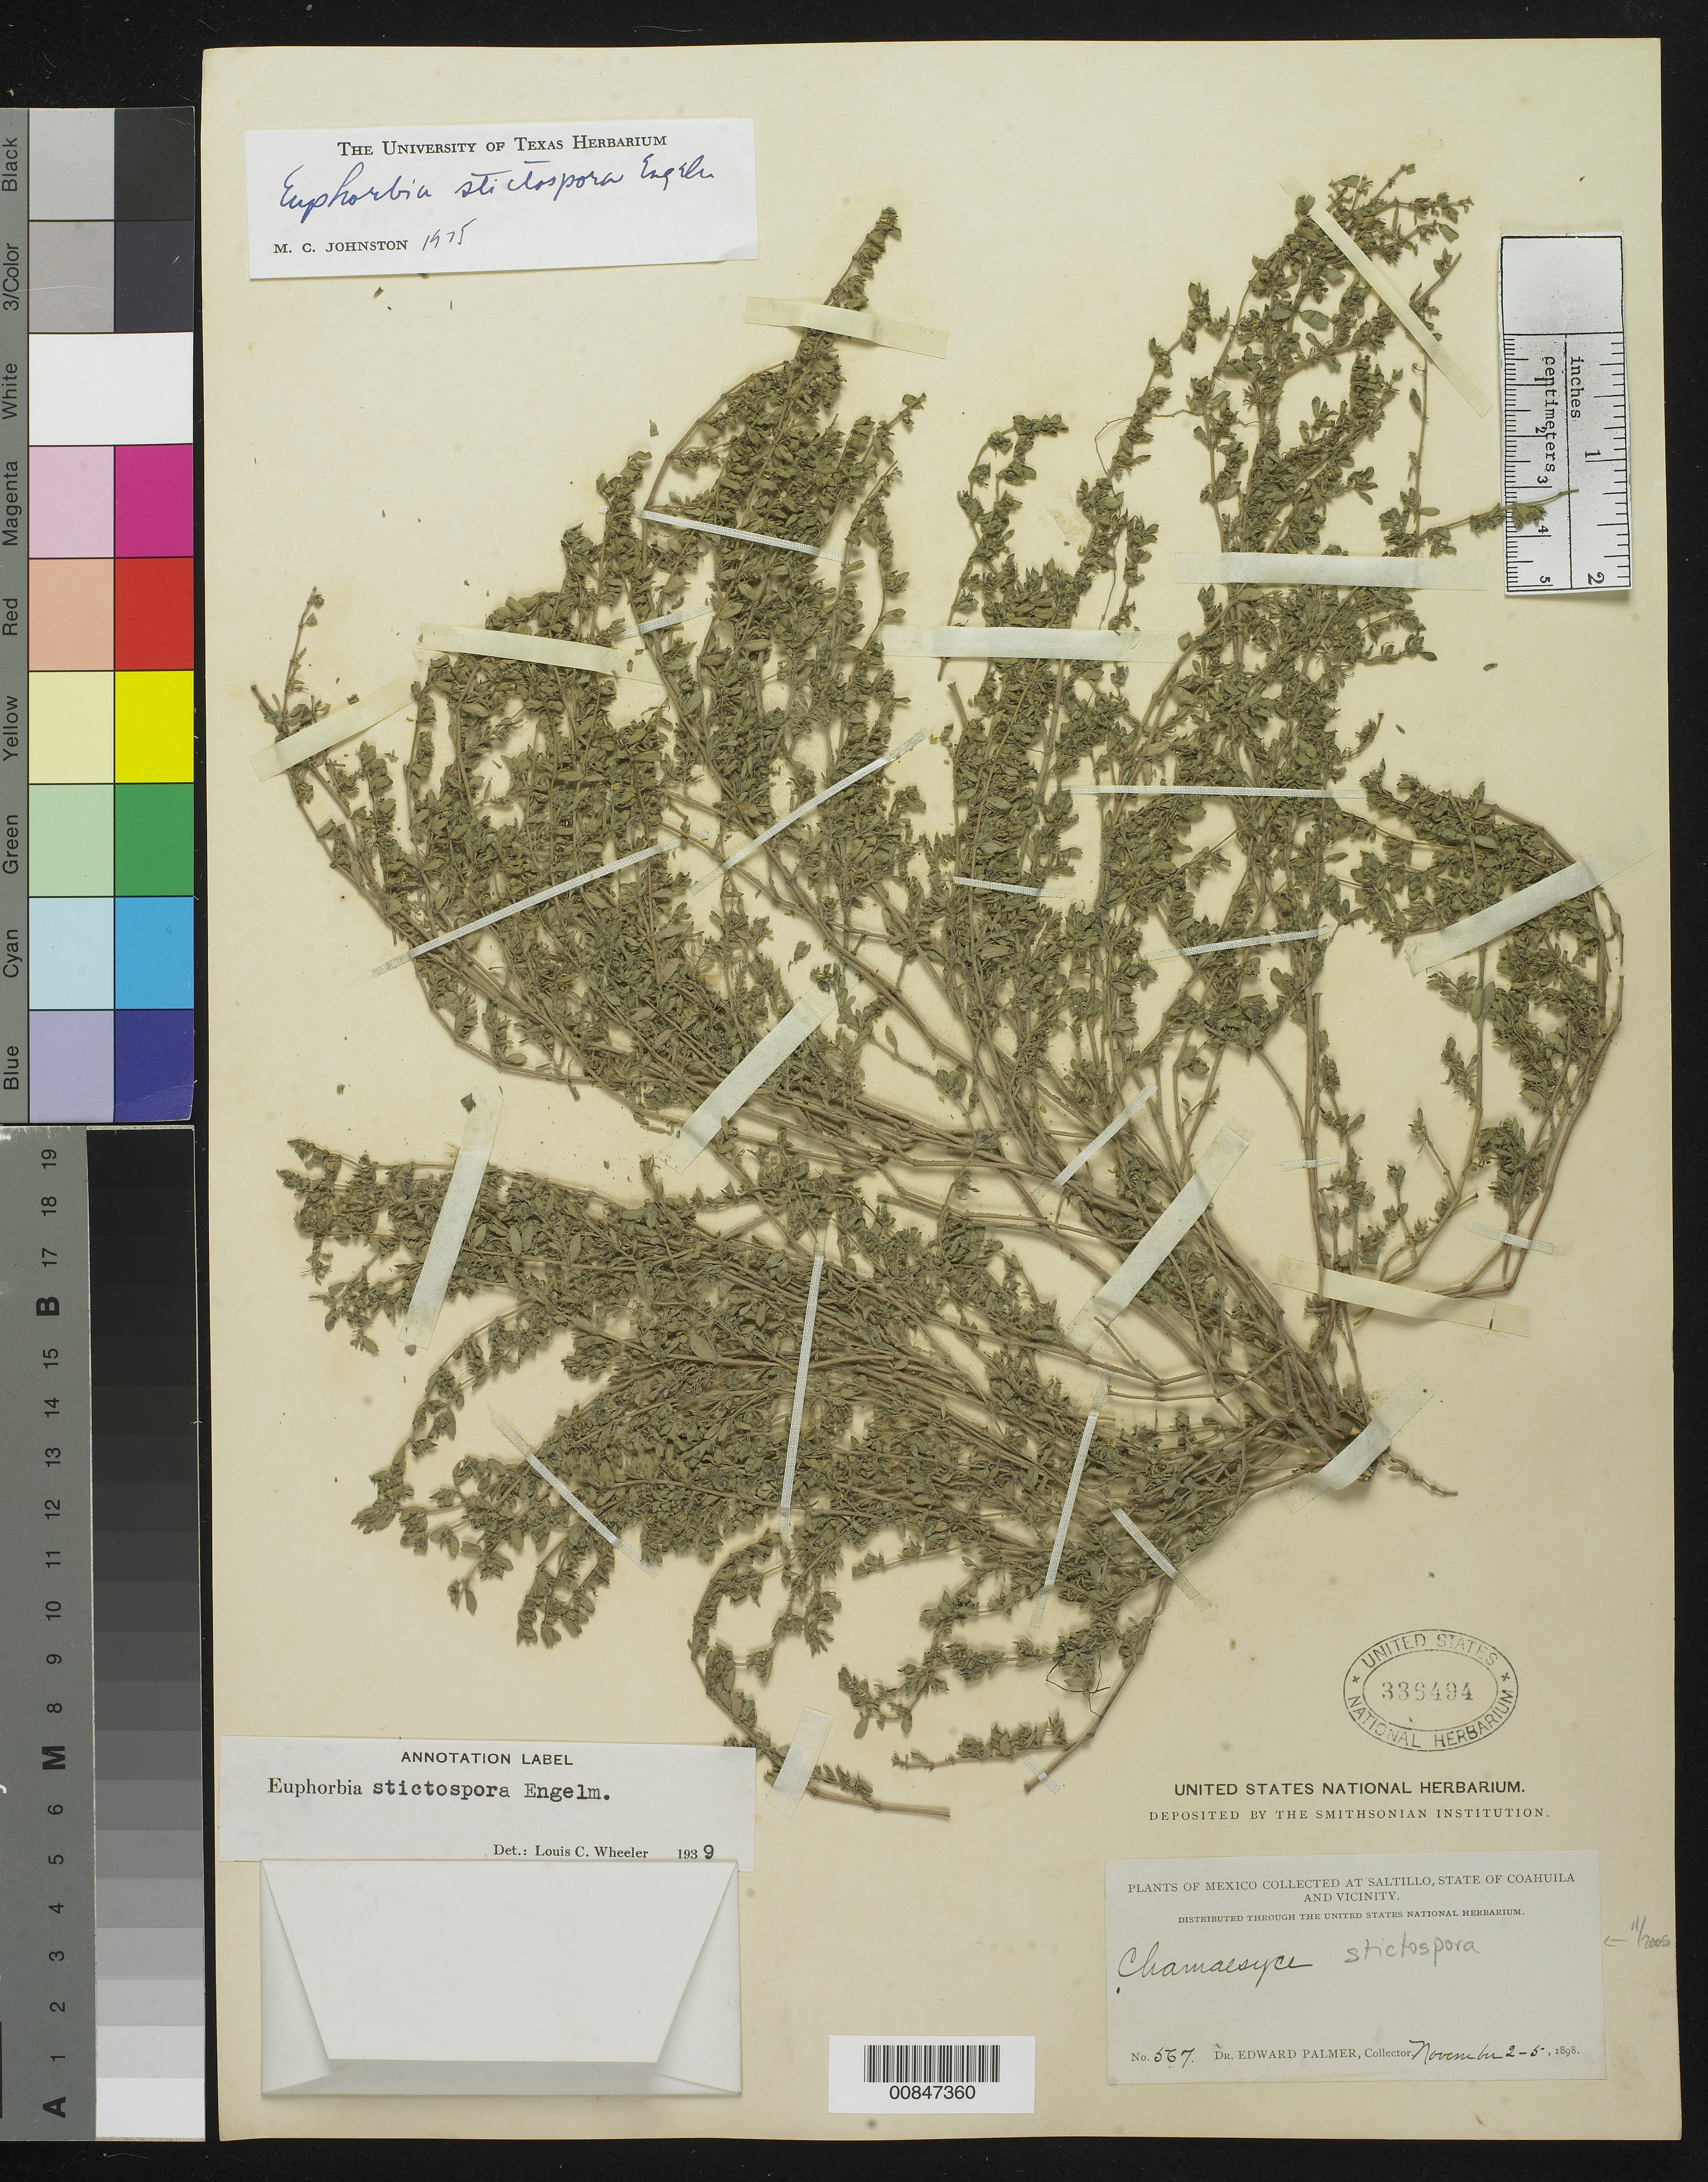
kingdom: Plantae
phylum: Tracheophyta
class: Magnoliopsida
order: Malpighiales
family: Euphorbiaceae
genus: Euphorbia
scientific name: Euphorbia stictospora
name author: Engelm.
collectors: E. Palmer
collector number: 567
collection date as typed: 02 Nov 1898 to 05 Nov 1898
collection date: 1898-11-02/1898-11-05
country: Mexico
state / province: Coahuila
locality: Saltillo, Coahuila and vicinity.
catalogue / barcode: US 336494